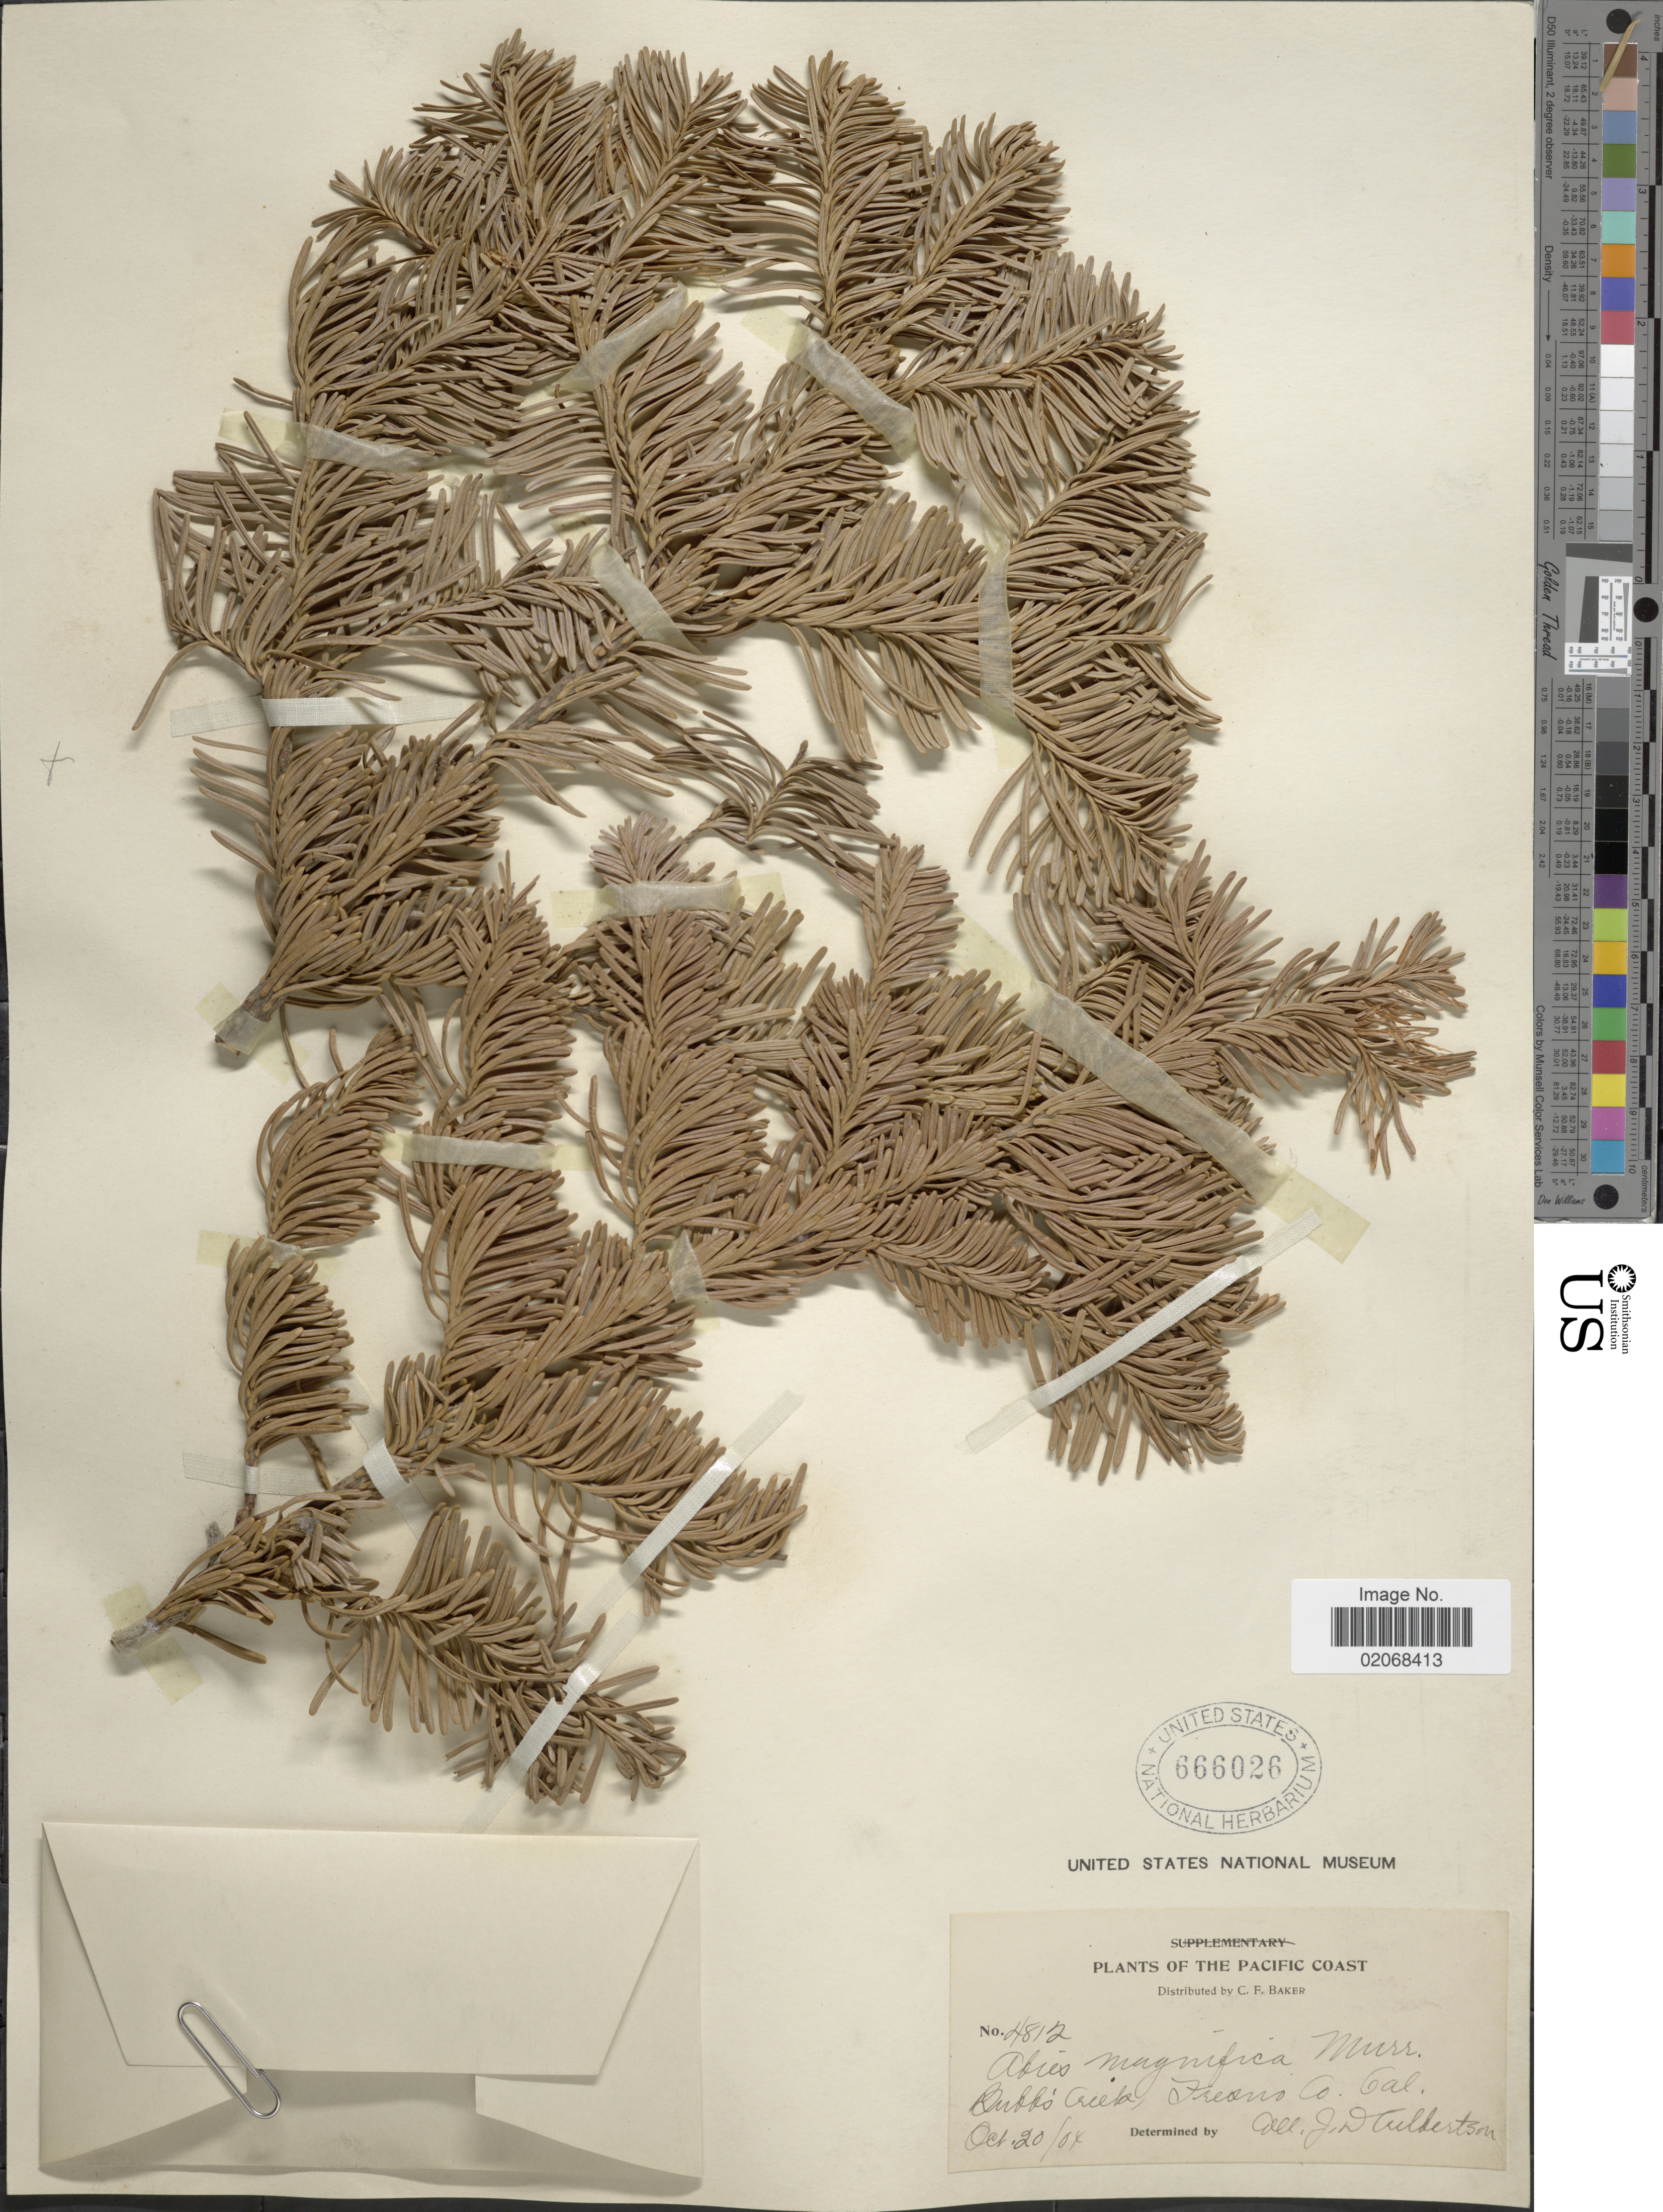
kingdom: Plantae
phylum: Tracheophyta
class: Pinopsida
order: Pinales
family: Pinaceae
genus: Abies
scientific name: Abies magnifica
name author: A. Murray bis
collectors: J. Culbertson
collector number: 4812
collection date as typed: Transcribed d/m/y: 20/10/04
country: United States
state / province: California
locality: The Pacific Coast, Bubb's Creek, Freans Co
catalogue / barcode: US 666026